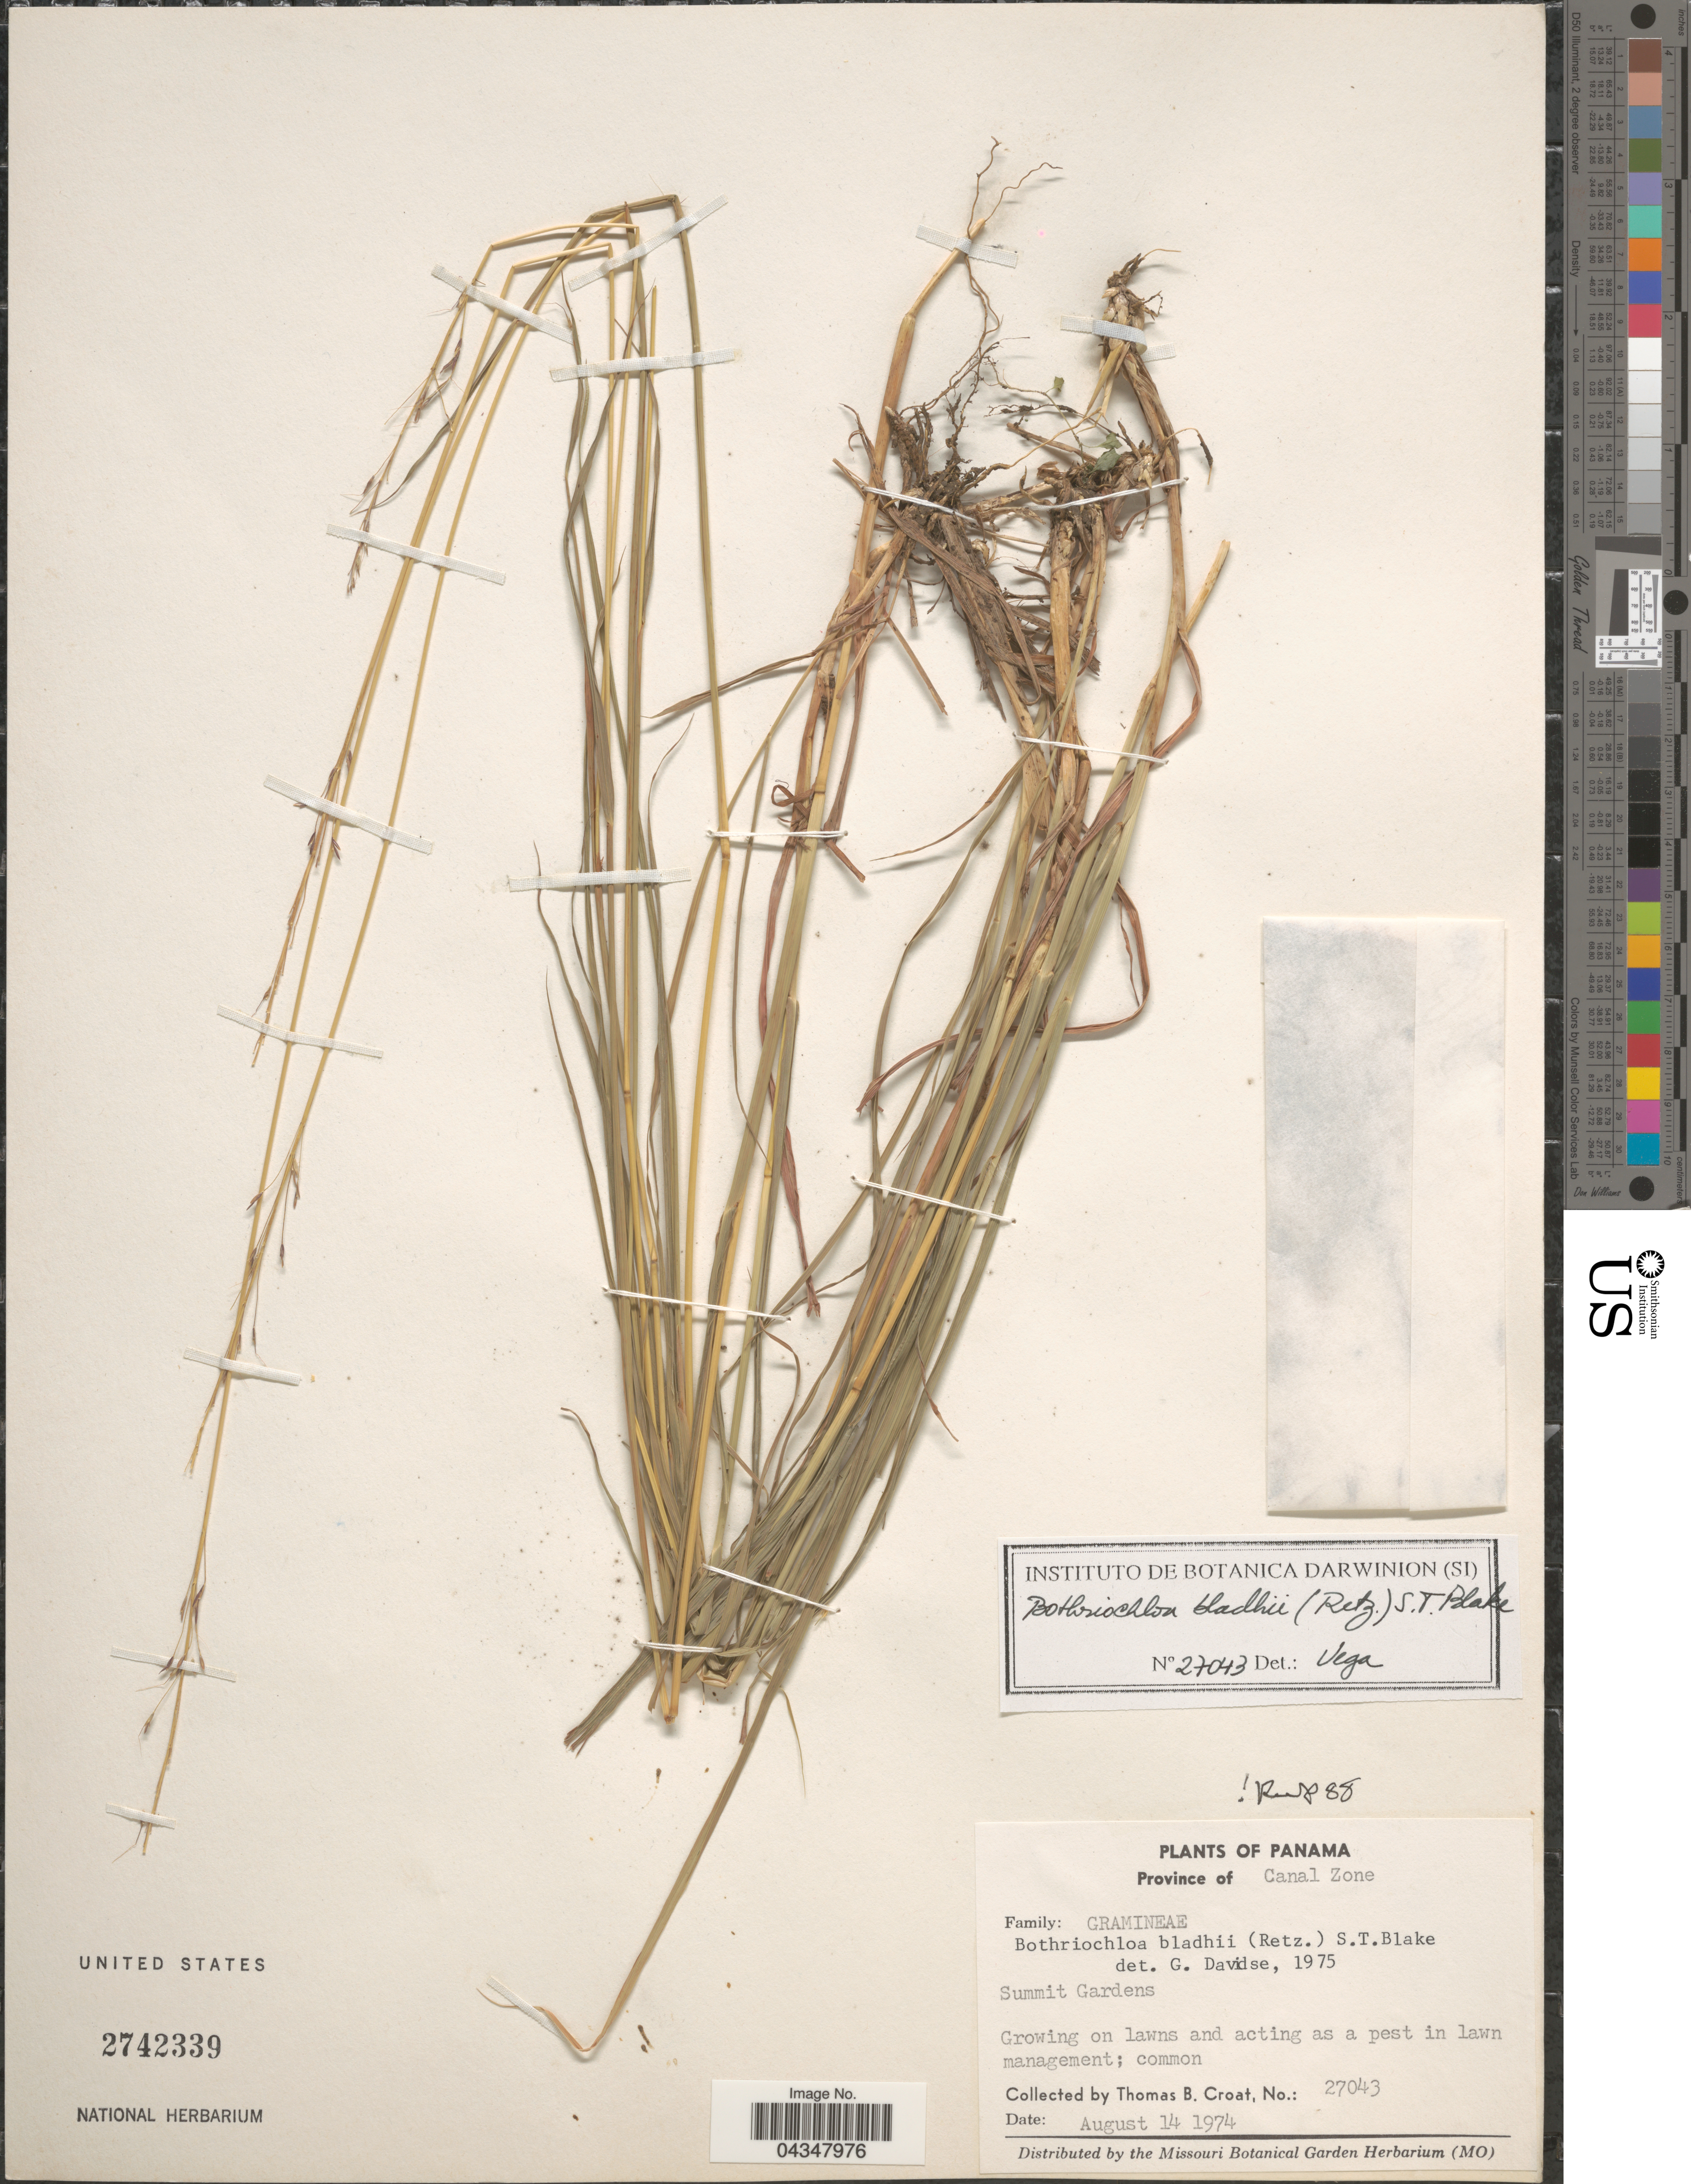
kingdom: Plantae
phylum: Tracheophyta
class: Liliopsida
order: Poales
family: Poaceae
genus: Bothriochloa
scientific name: Bothriochloa bladhii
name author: (Retz.) S.T. Blake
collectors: T. B. Croat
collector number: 27043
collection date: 1974-08-14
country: Panama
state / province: Colón / Panamá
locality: Province of Canal Zone. Summit Gardens.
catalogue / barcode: US 2742339